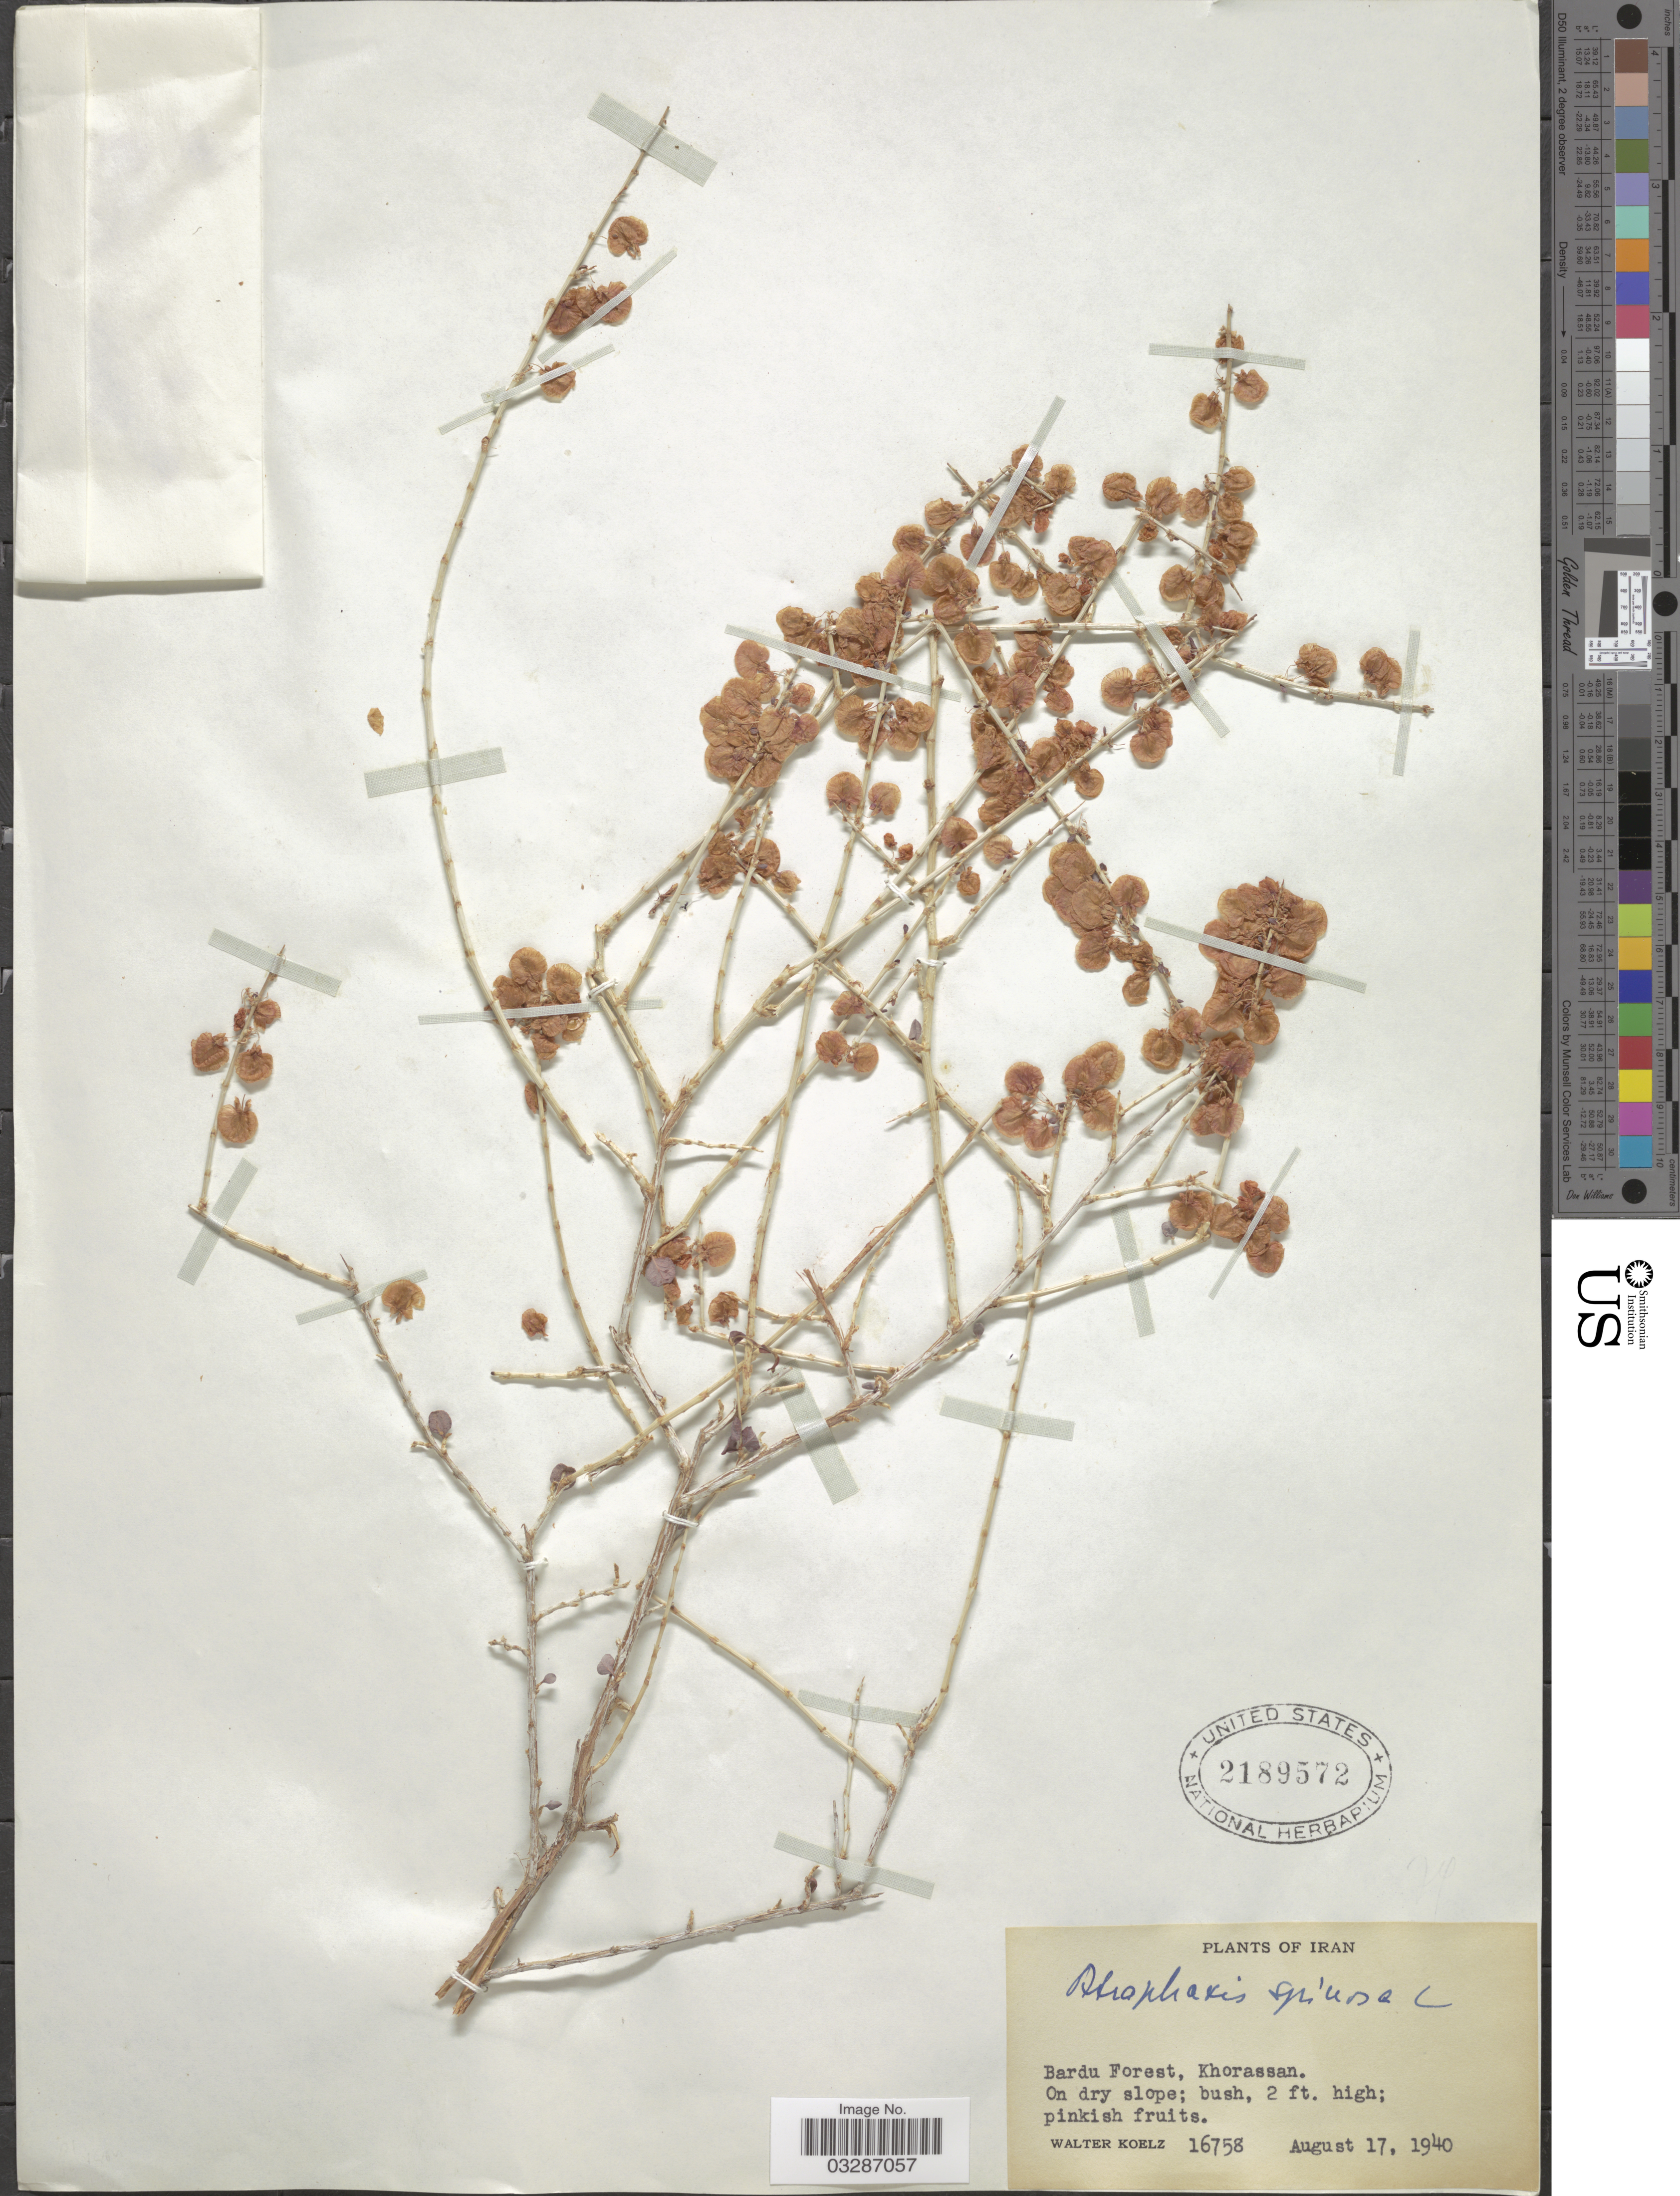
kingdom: Plantae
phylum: Tracheophyta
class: Magnoliopsida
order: Caryophyllales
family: Polygonaceae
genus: Atraphaxis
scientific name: Atraphaxis spinosa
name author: L.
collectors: W. N. Koelz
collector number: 16758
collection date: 1940-08-17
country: Iran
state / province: Khorasan [obsolete]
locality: Bardu Forest, Khorassan.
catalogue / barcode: US 2189572